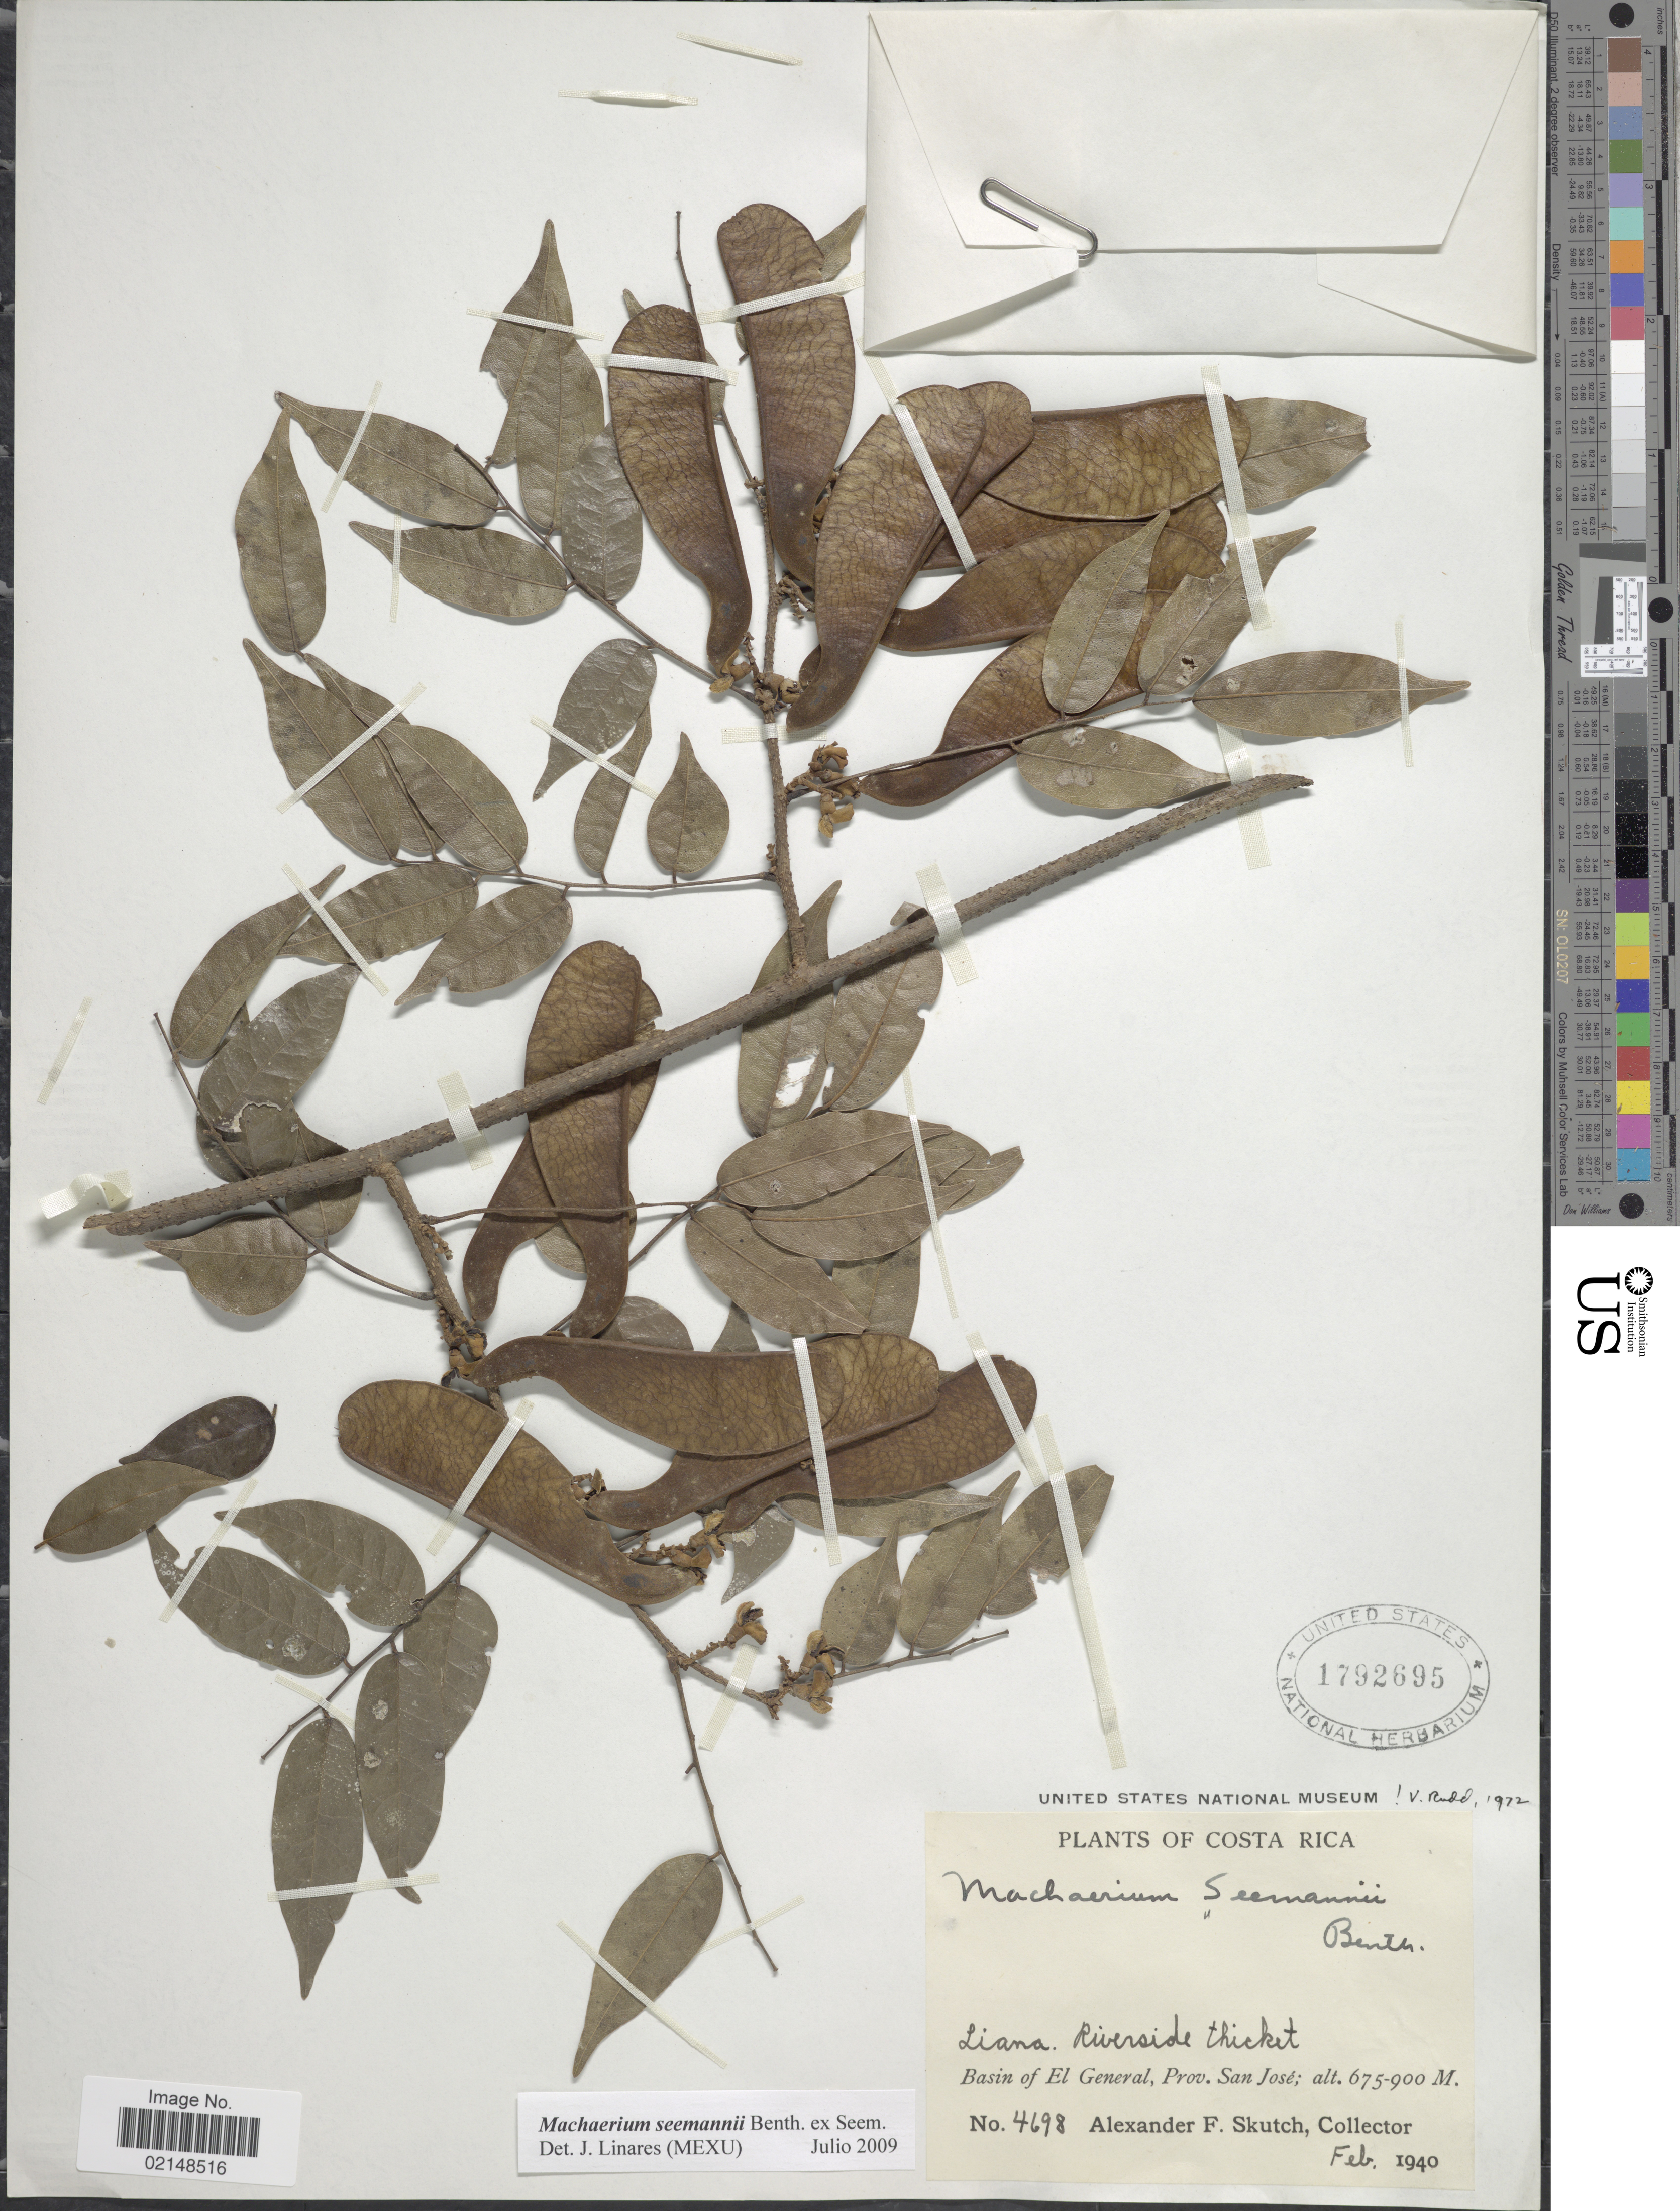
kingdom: Plantae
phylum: Tracheophyta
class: Magnoliopsida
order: Fabales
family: Fabaceae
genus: Machaerium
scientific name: Machaerium seemanni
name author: Benth. in Seem.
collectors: A. F. Skutch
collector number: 4698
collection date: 1940-02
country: Costa Rica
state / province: San José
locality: Liana. Riverside thicket. Basin of El General, Prov. San Jose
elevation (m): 675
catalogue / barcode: US 1792695